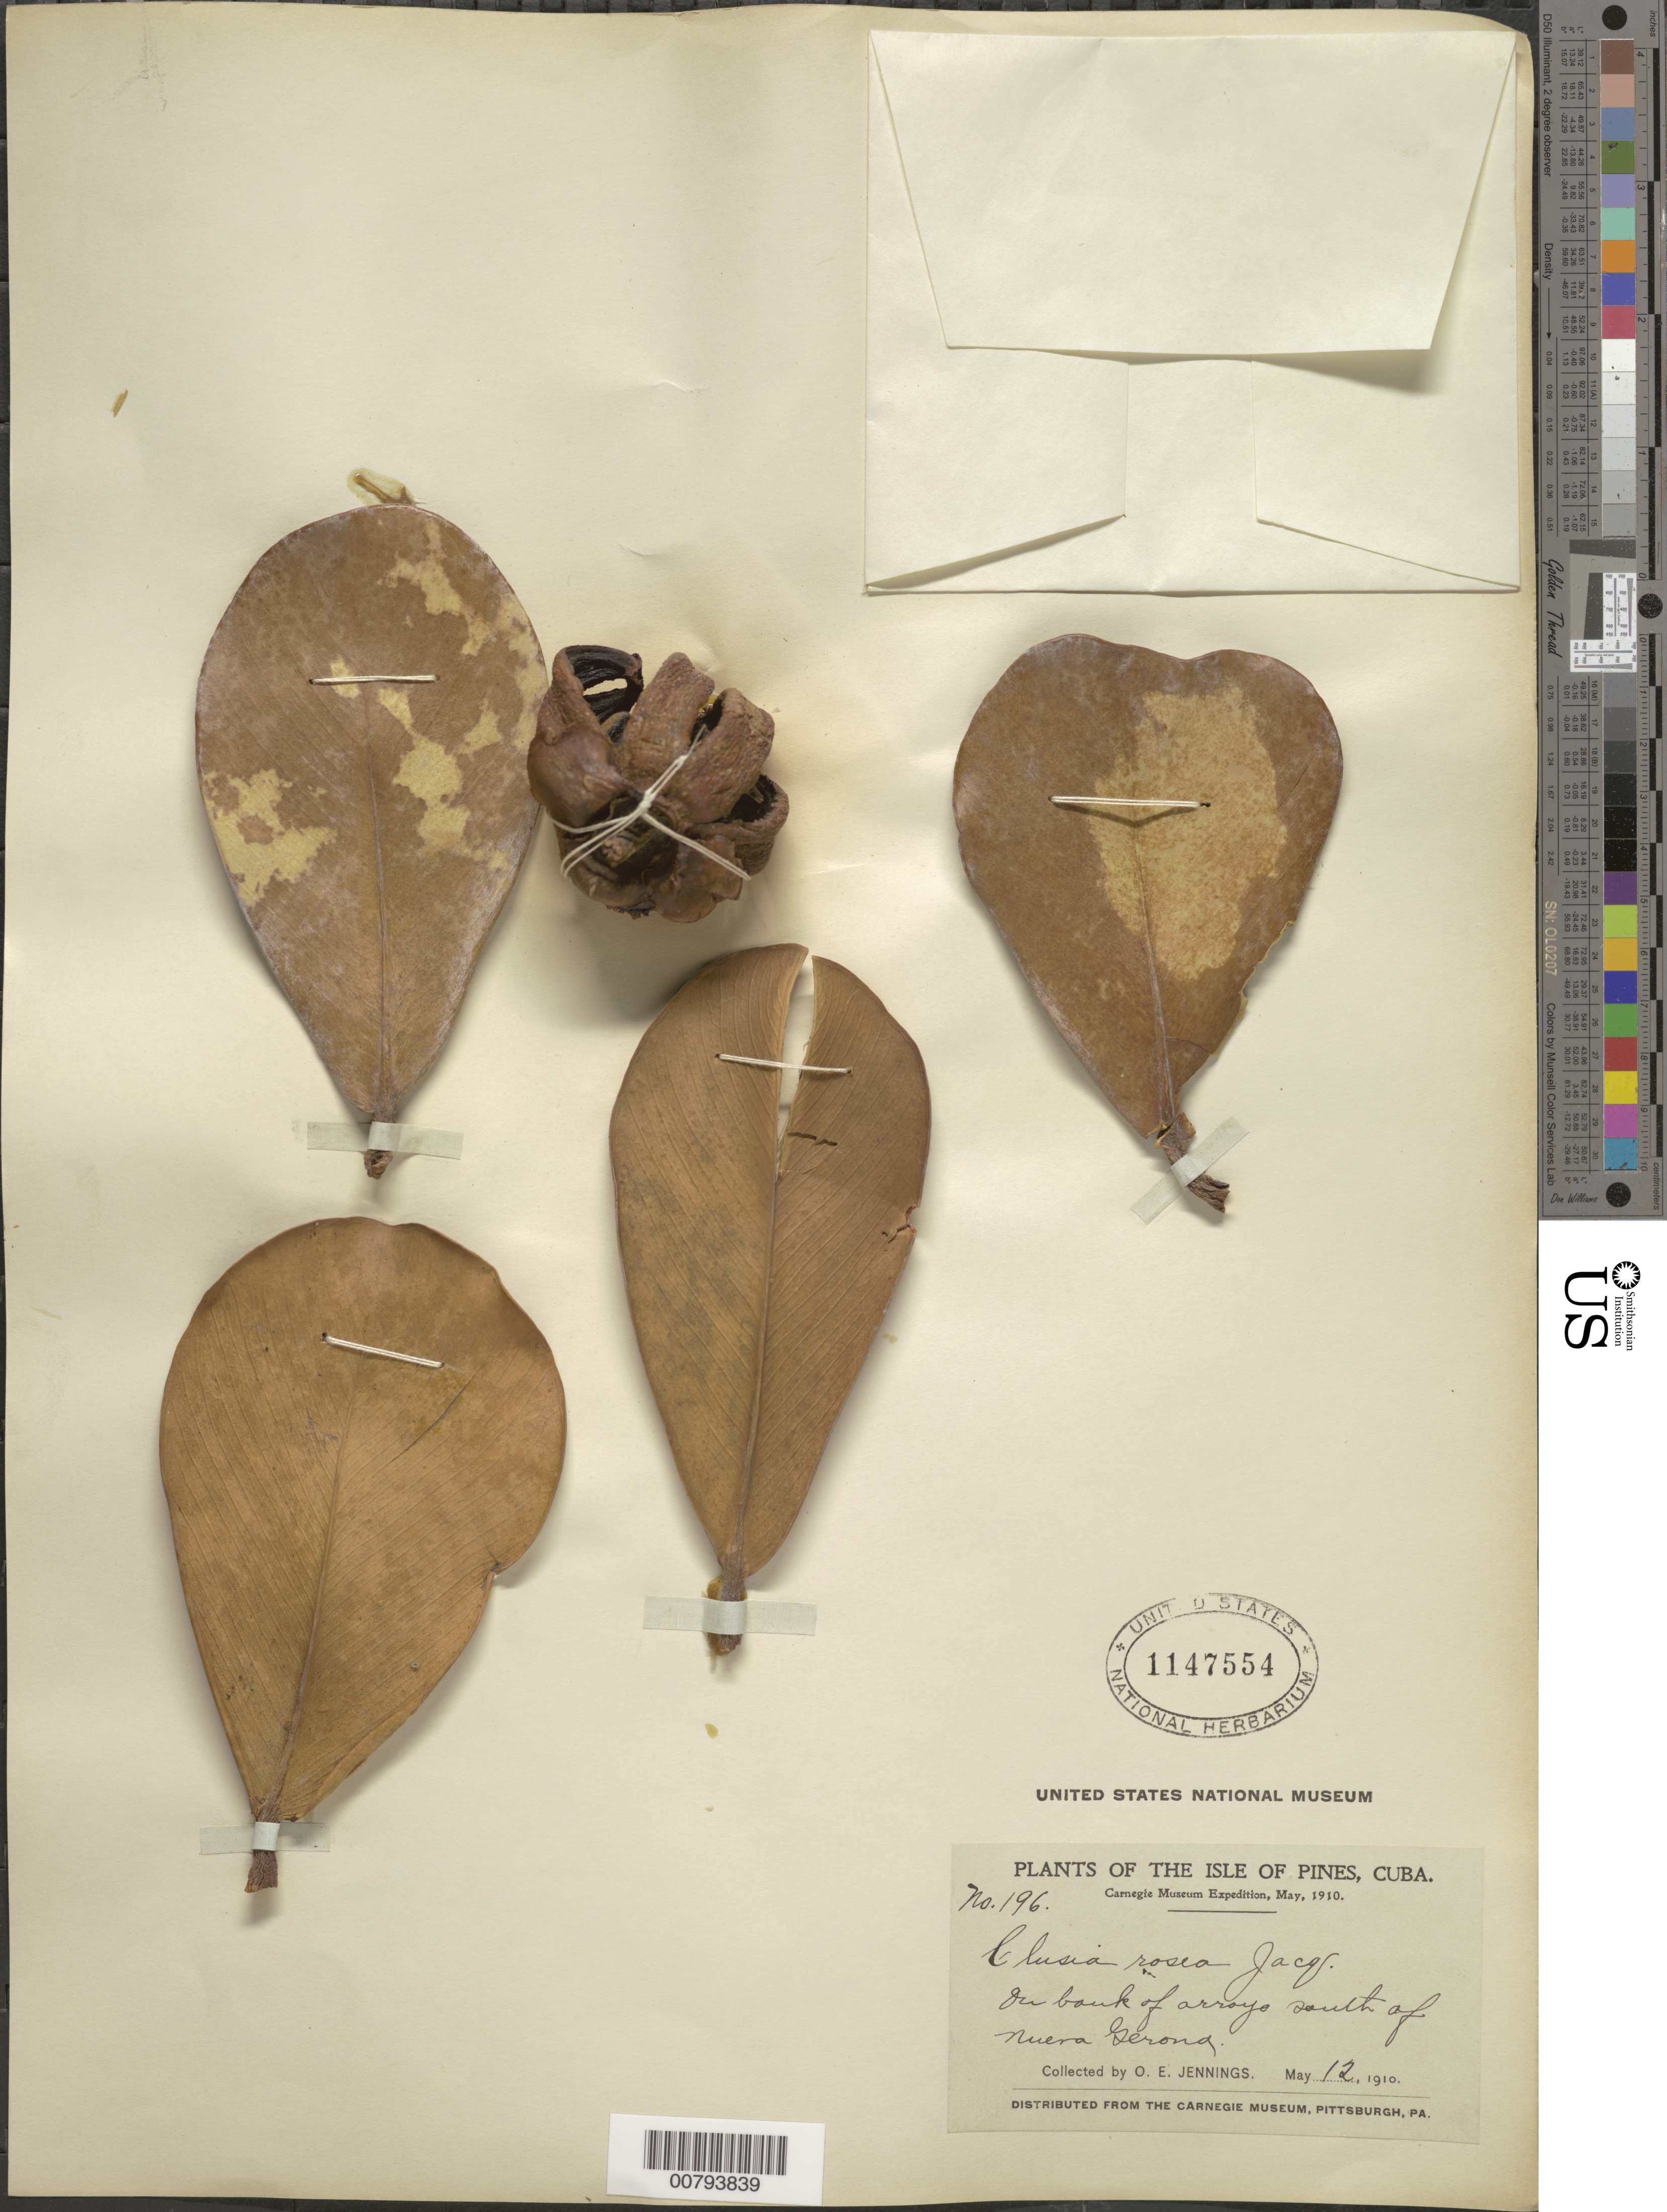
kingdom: Plantae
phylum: Tracheophyta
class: Magnoliopsida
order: Malpighiales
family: Clusiaceae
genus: Clusia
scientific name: Clusia rosea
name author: Jacq.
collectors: O. E. Jennings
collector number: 196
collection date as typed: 12 May 1910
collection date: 1910-05-12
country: Cuba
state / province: Isla de La Juventud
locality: South of Nueva Gerona (sp?)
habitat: On bank of arroyo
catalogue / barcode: US 1147554